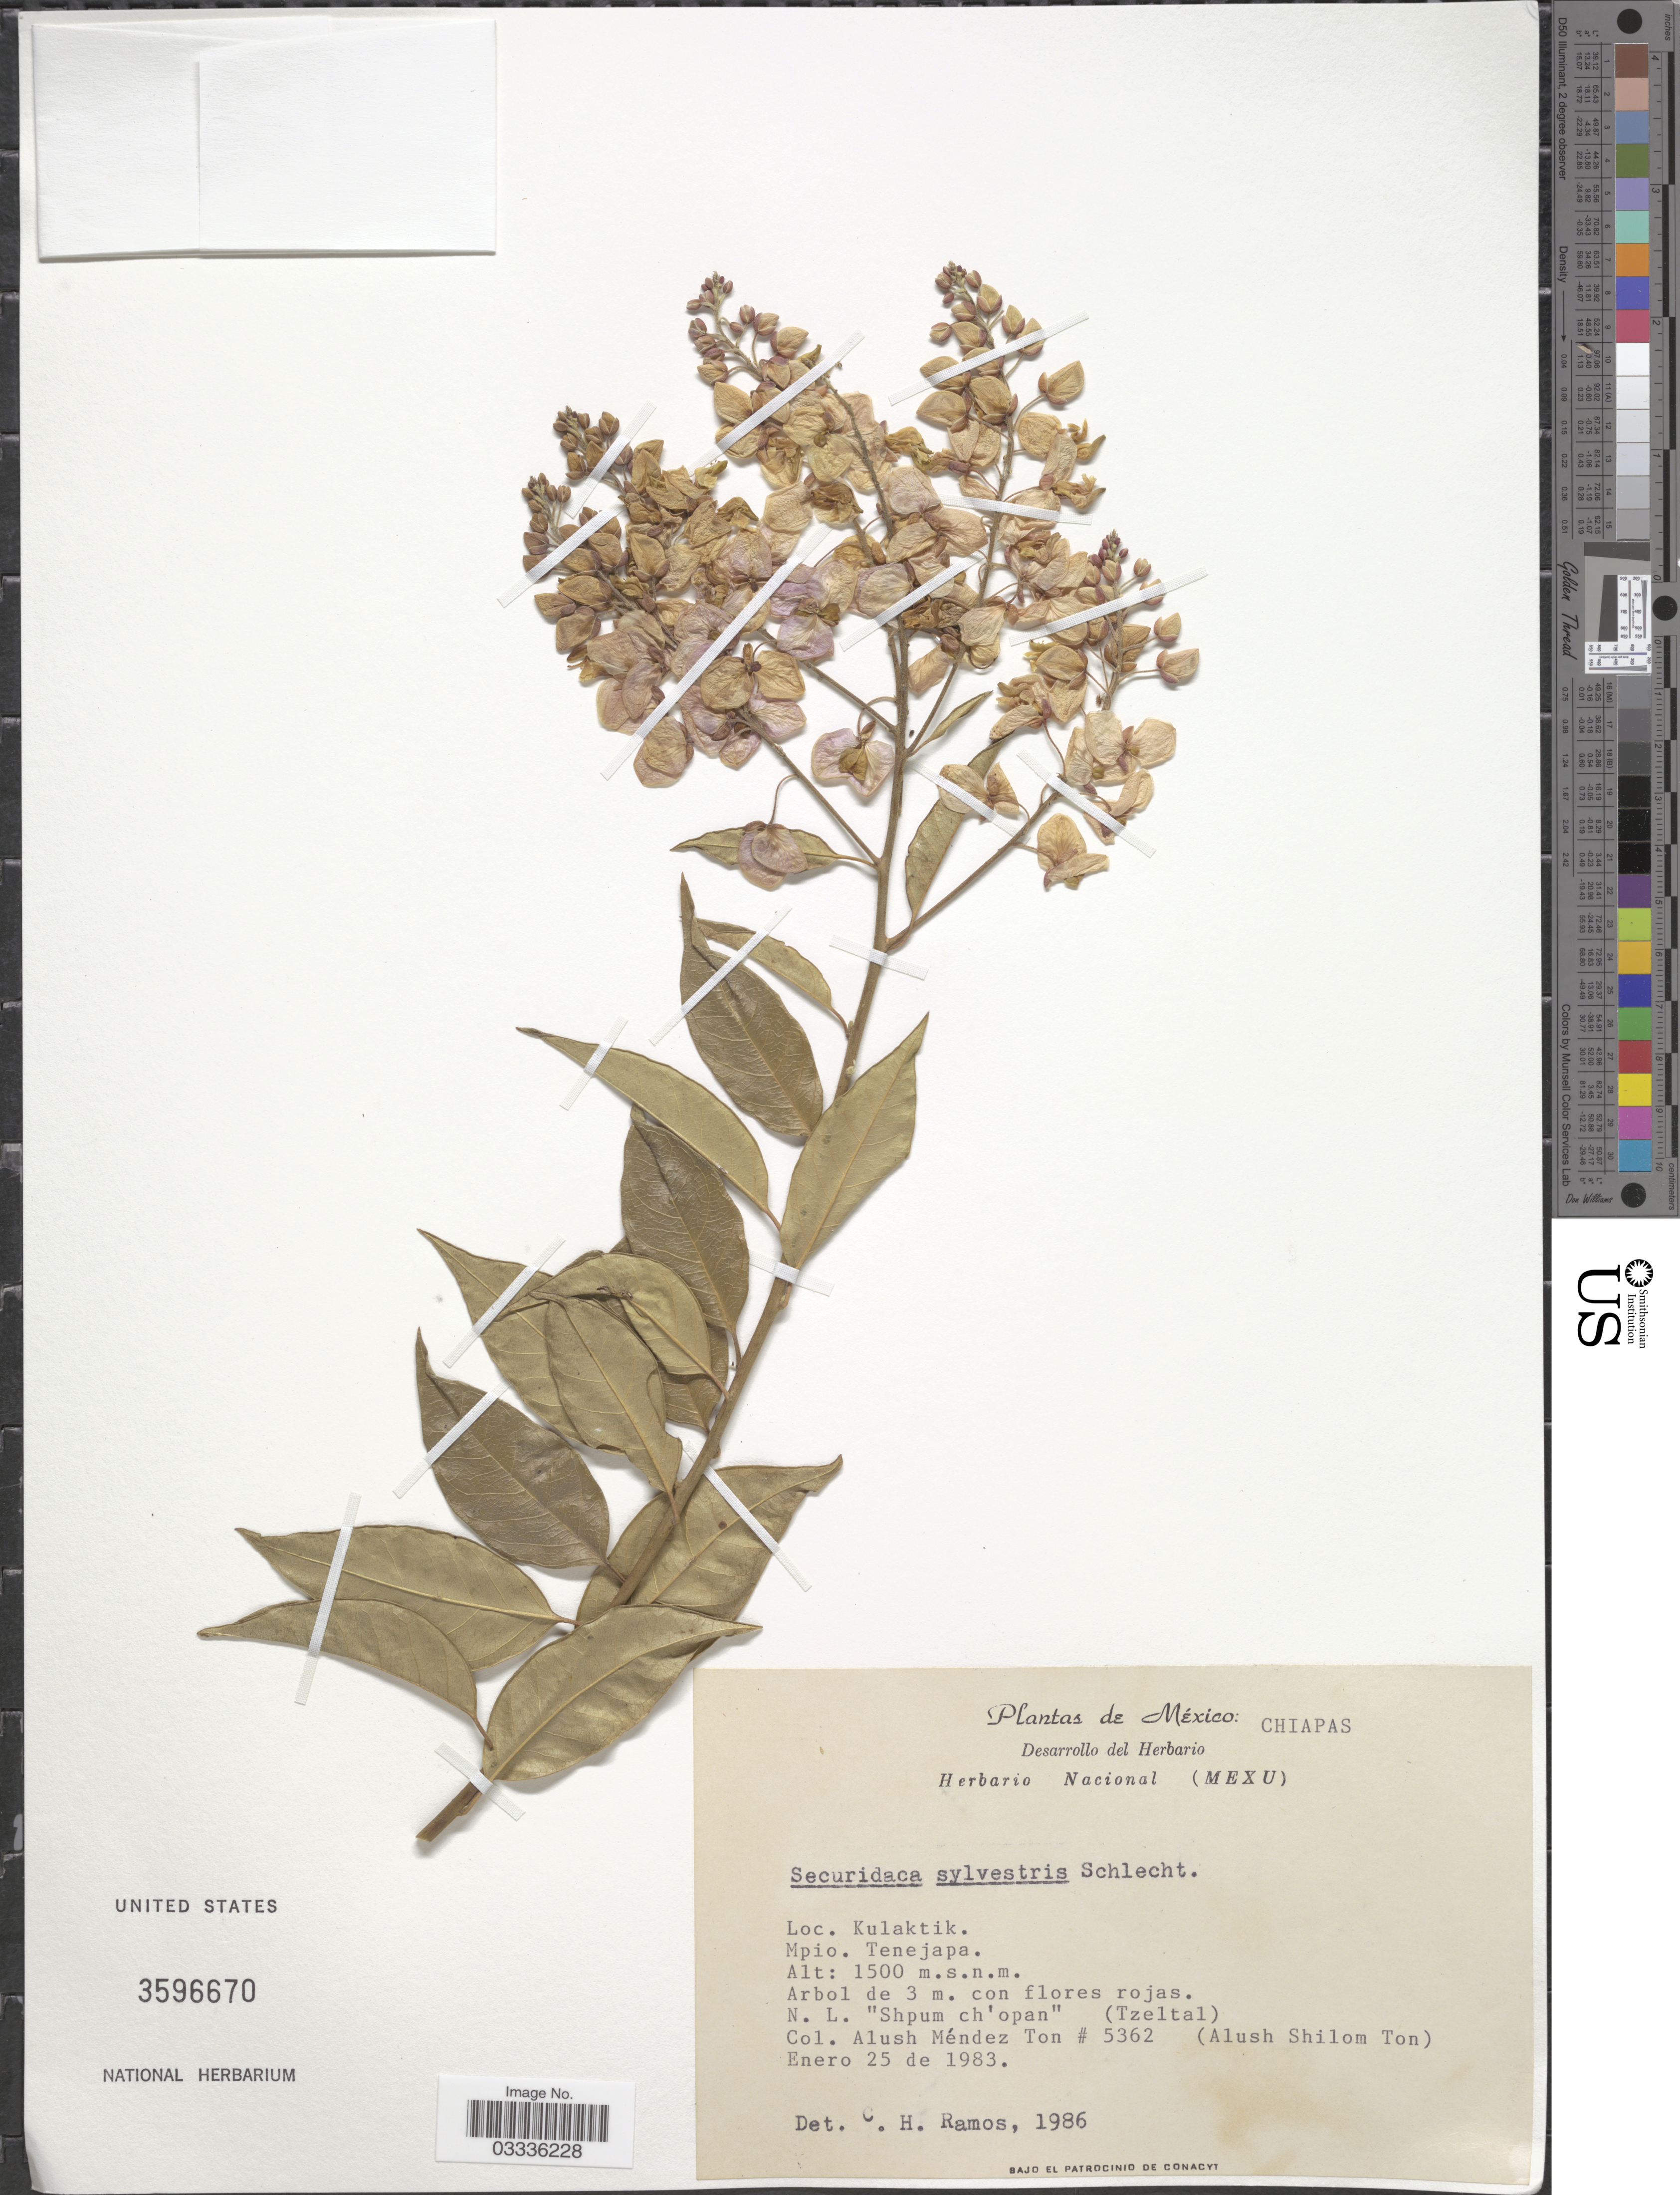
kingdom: Plantae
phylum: Tracheophyta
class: Magnoliopsida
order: Fabales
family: Polygalaceae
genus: Securidaca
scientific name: Securidaca sylvestris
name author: Schltdl.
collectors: A. M. Ton & A. Ton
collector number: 5362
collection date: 1983-01-25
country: Mexico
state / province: Chiapas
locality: Kulaktik. Mpio. Tenejapa.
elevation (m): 1500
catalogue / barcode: US 3596670